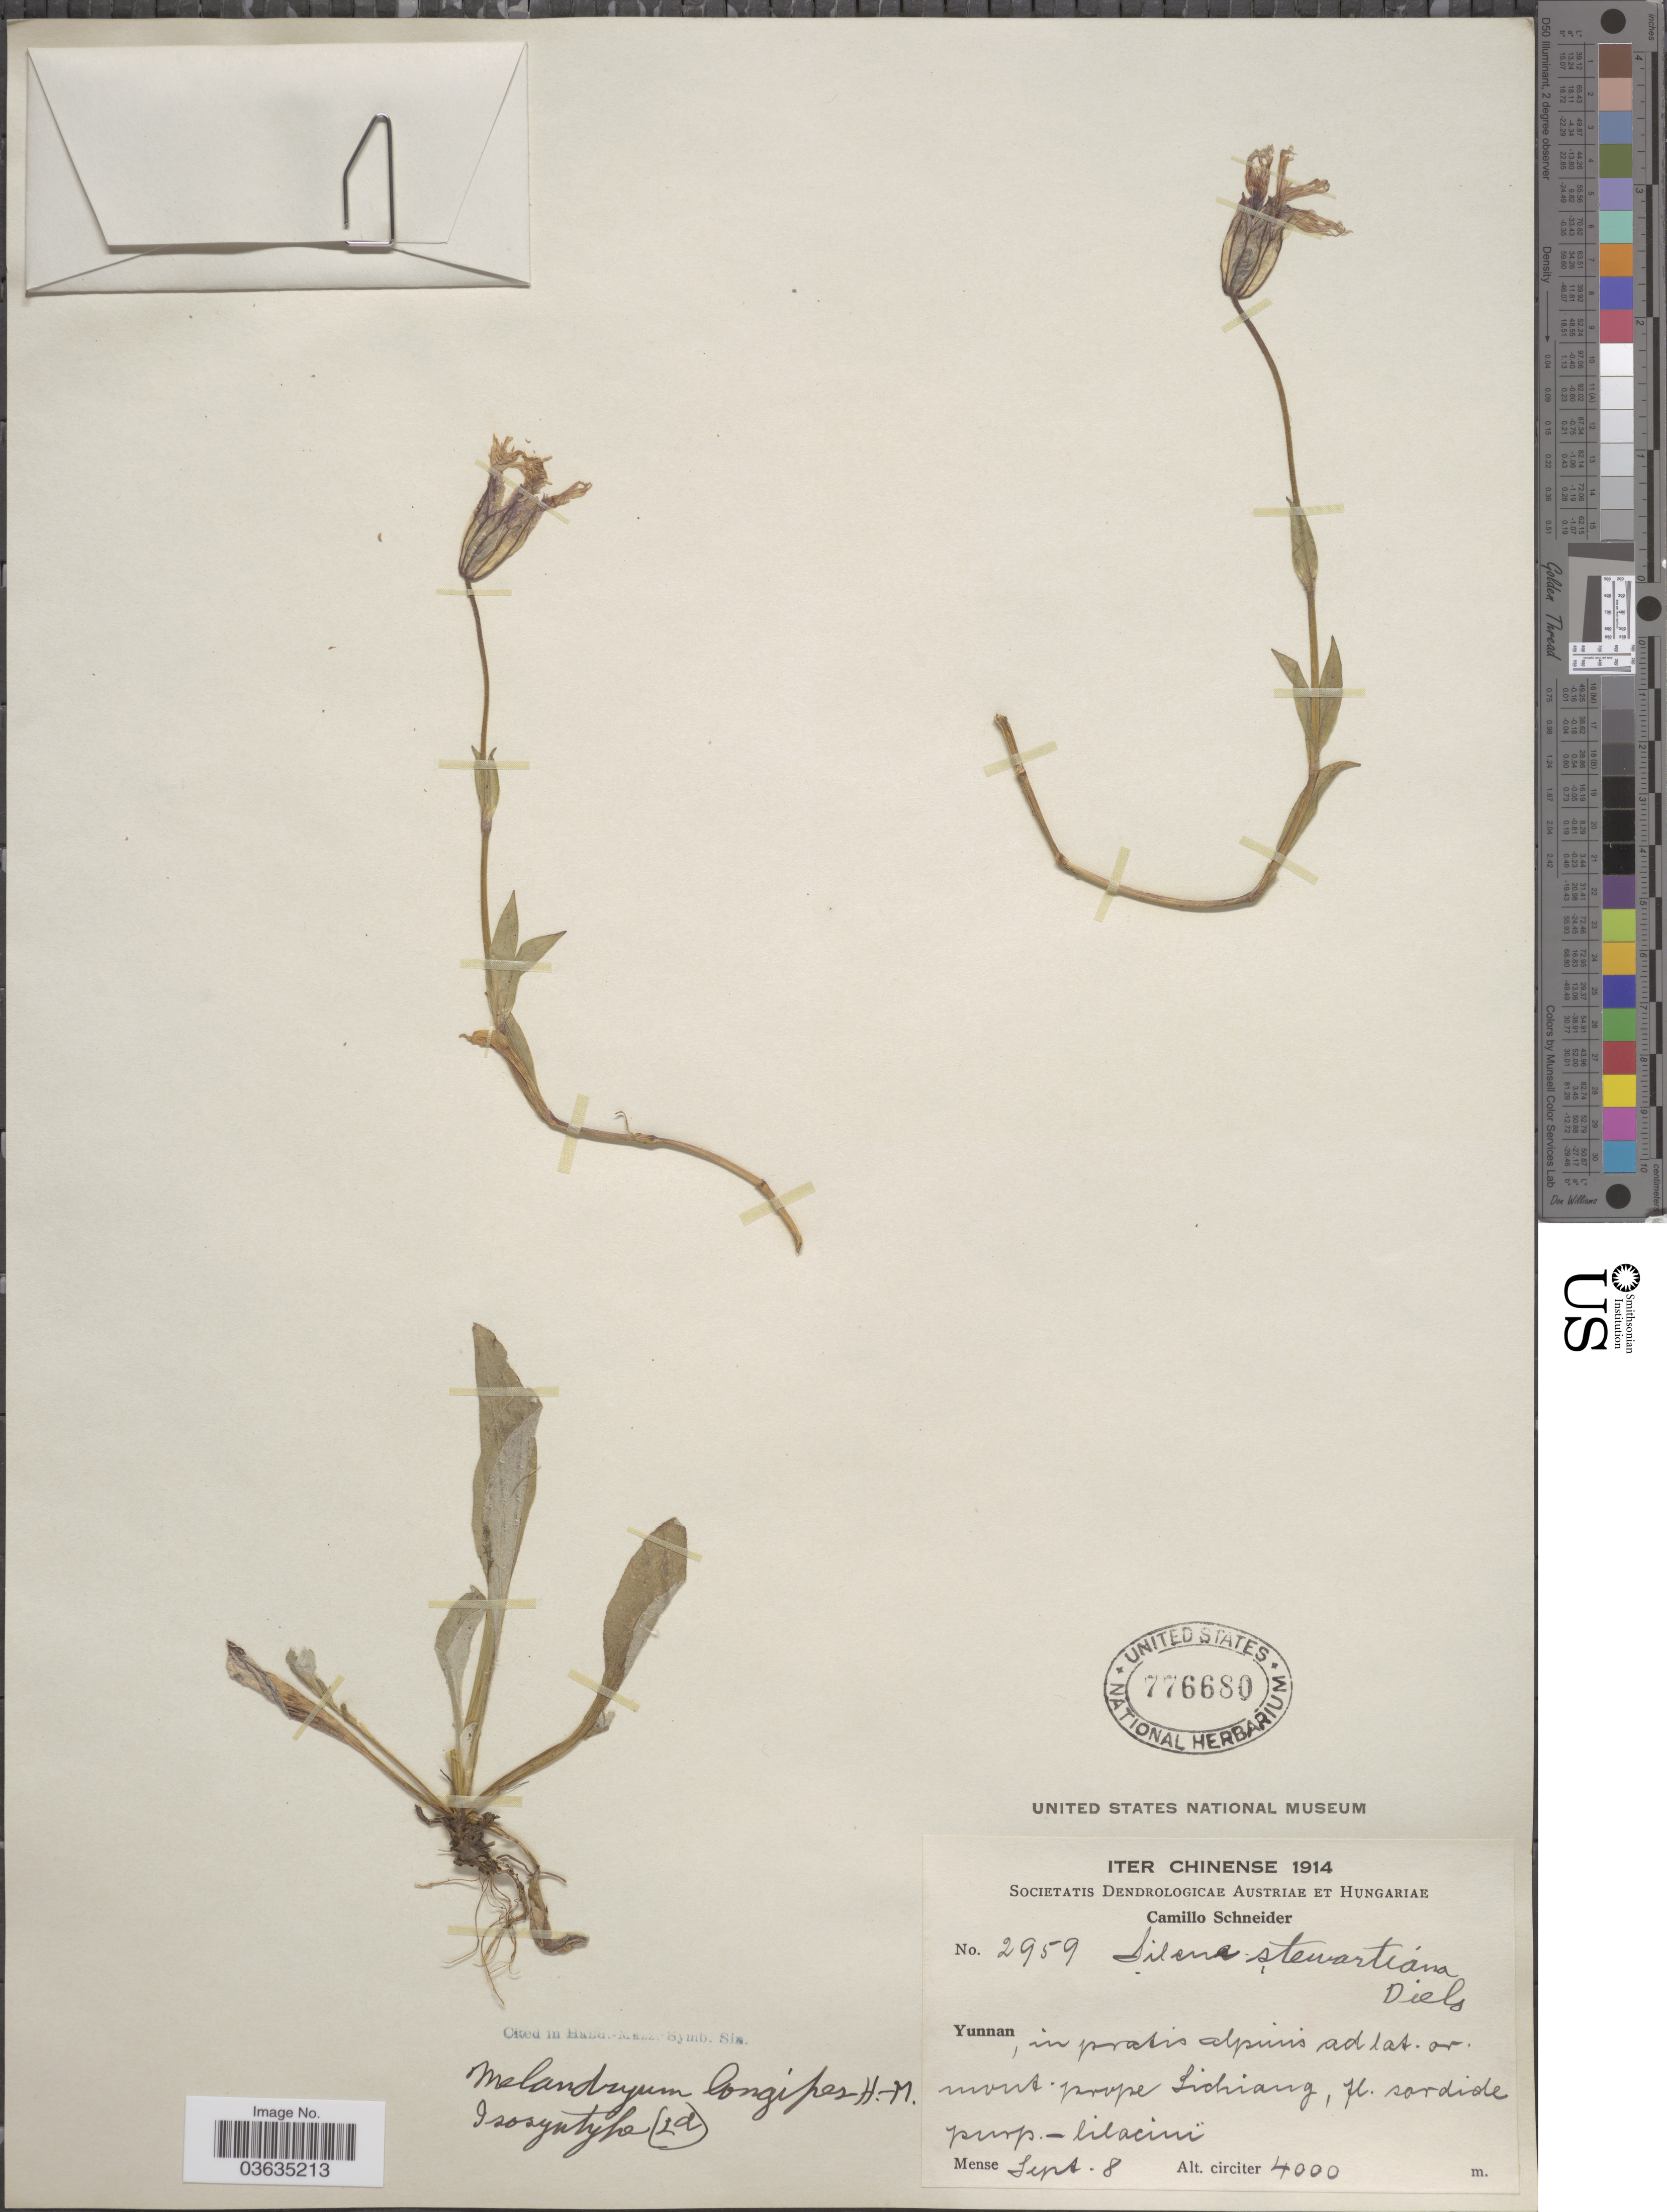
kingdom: Plantae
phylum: Tracheophyta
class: Magnoliopsida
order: Caryophyllales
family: Caryophyllaceae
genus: Silene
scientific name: Silene melanantha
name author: Franch.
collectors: C. K. Schneider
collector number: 2959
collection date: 1914-09-08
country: China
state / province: Yunnan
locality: In pratis alpinis ad lat. or mont. prope Lichiang.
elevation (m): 4000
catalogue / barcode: US 776680